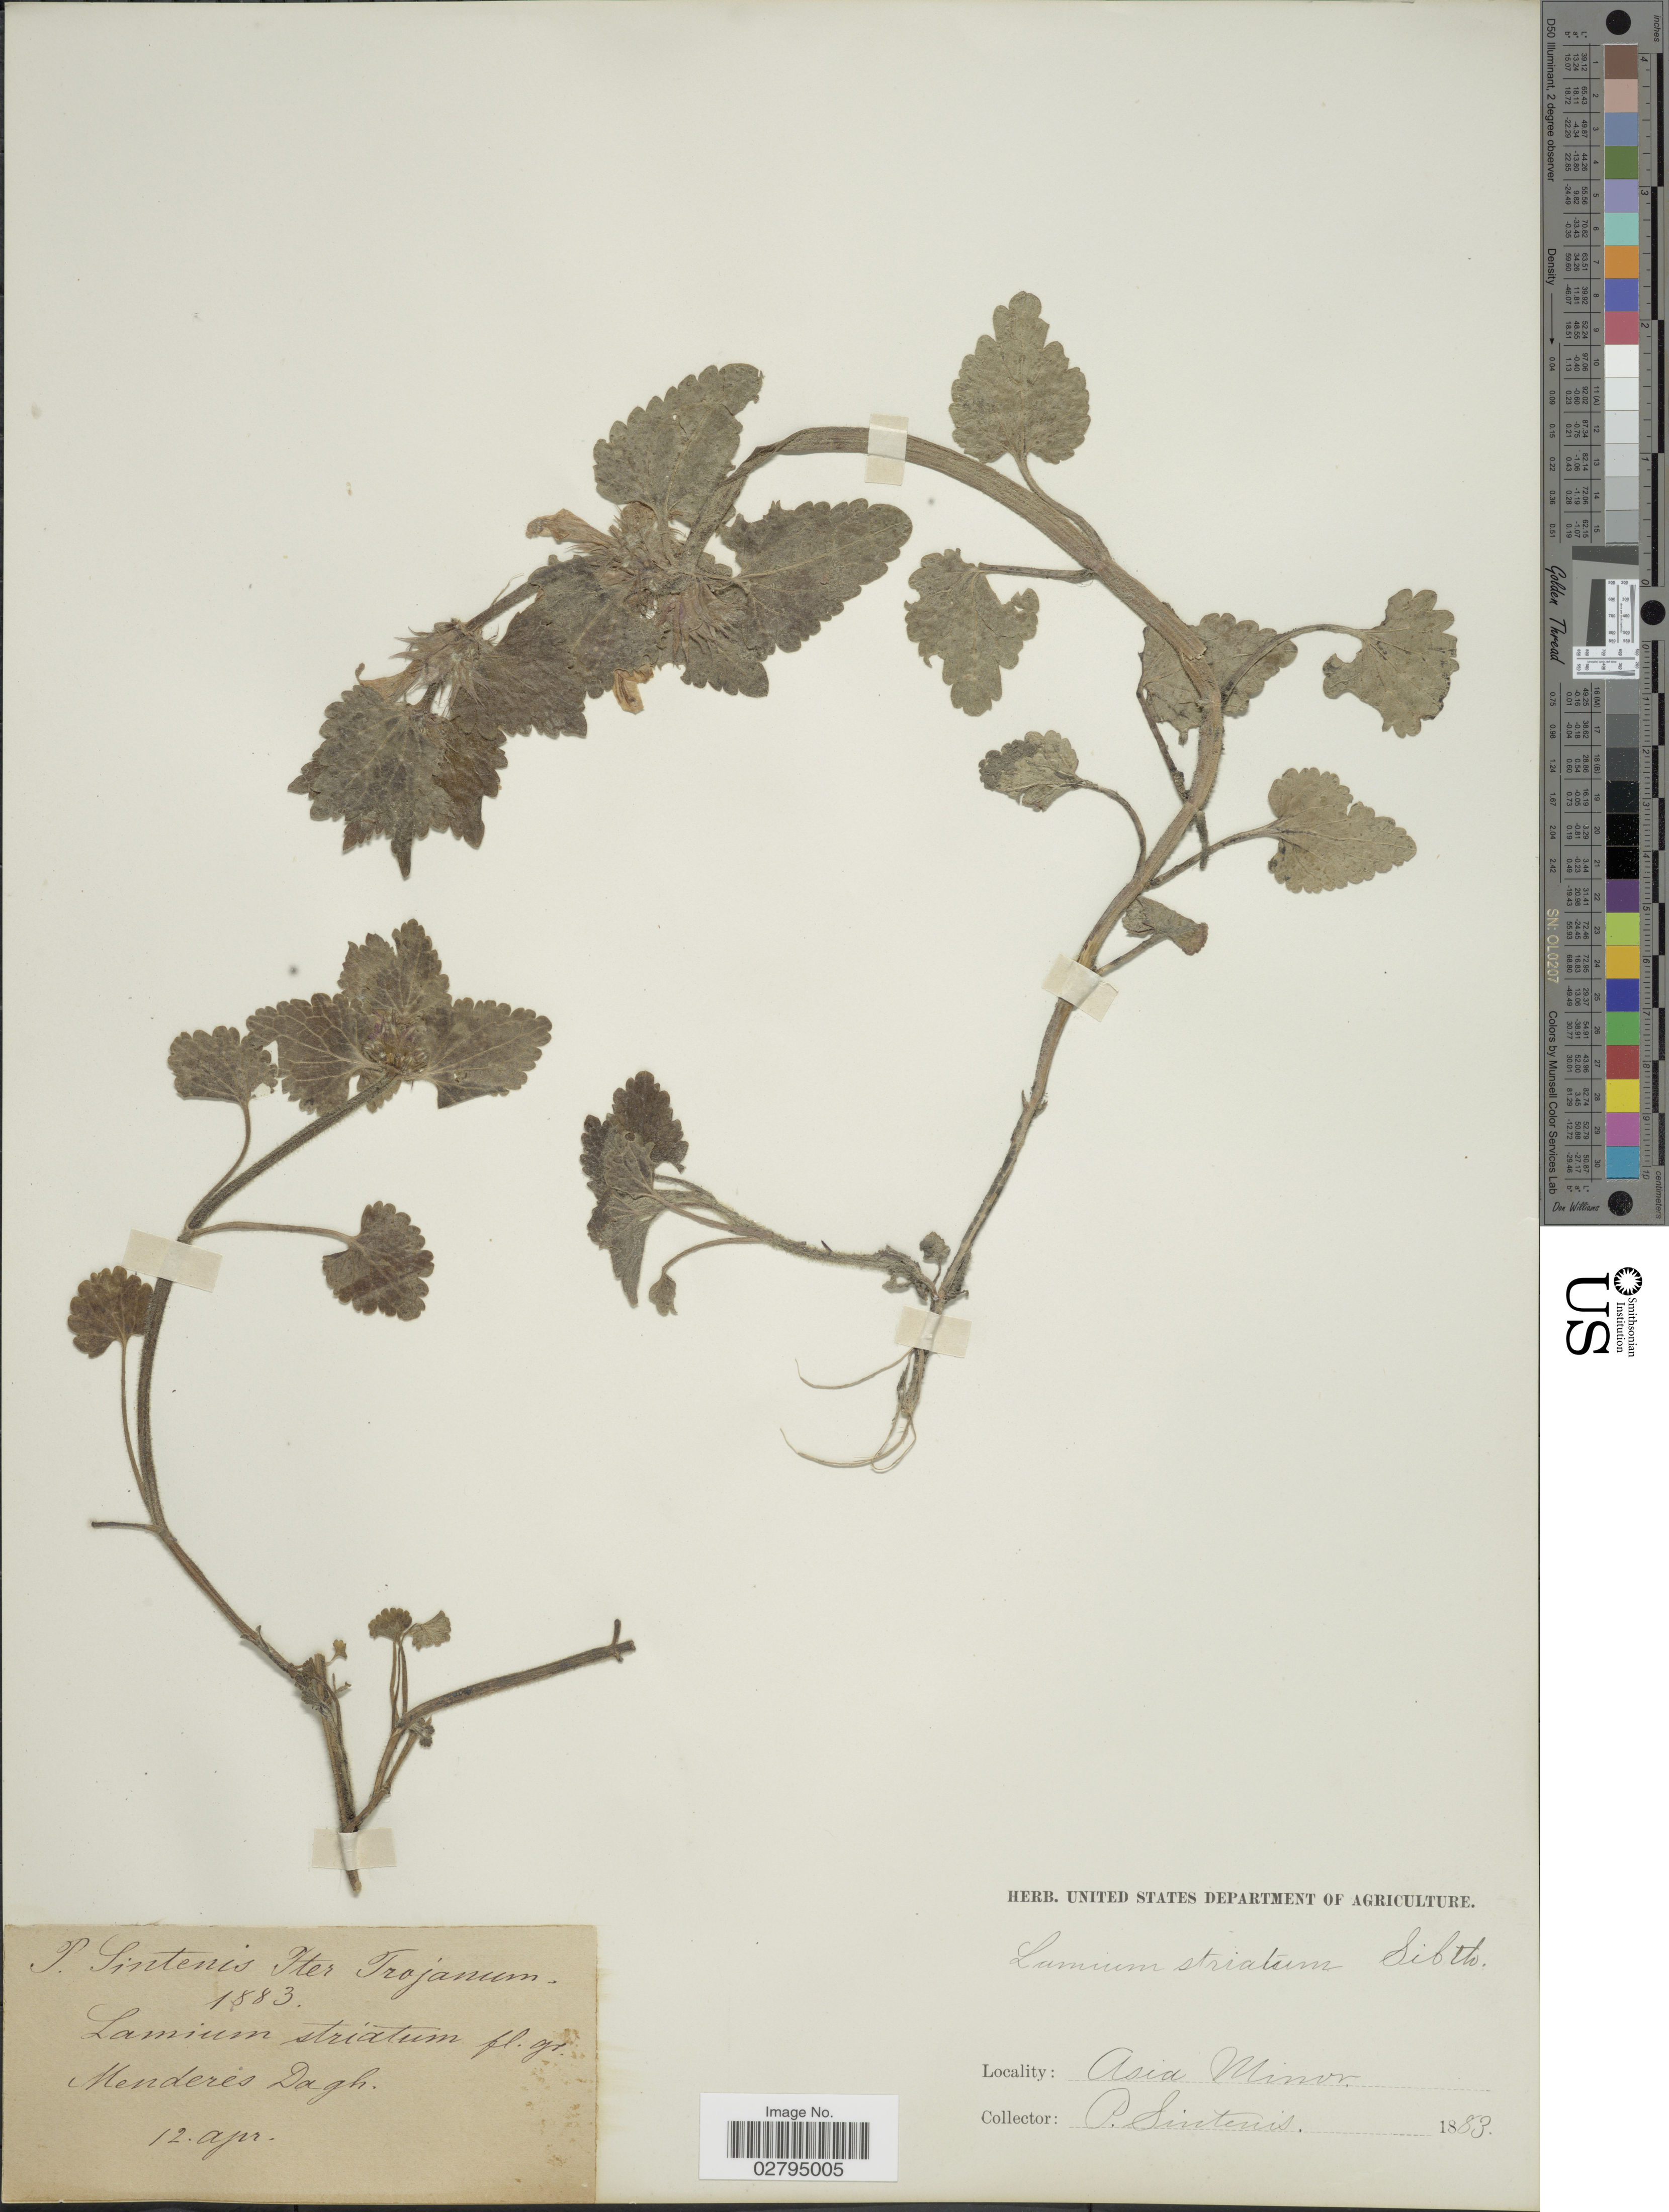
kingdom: Plantae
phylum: Tracheophyta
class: Magnoliopsida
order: Lamiales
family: Lamiaceae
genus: Lamium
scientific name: Lamium garganicum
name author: L.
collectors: P. Sintenis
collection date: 1883-04-12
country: Turkey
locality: Asia Minor. Iter Trojanum. Menderes Dagh.